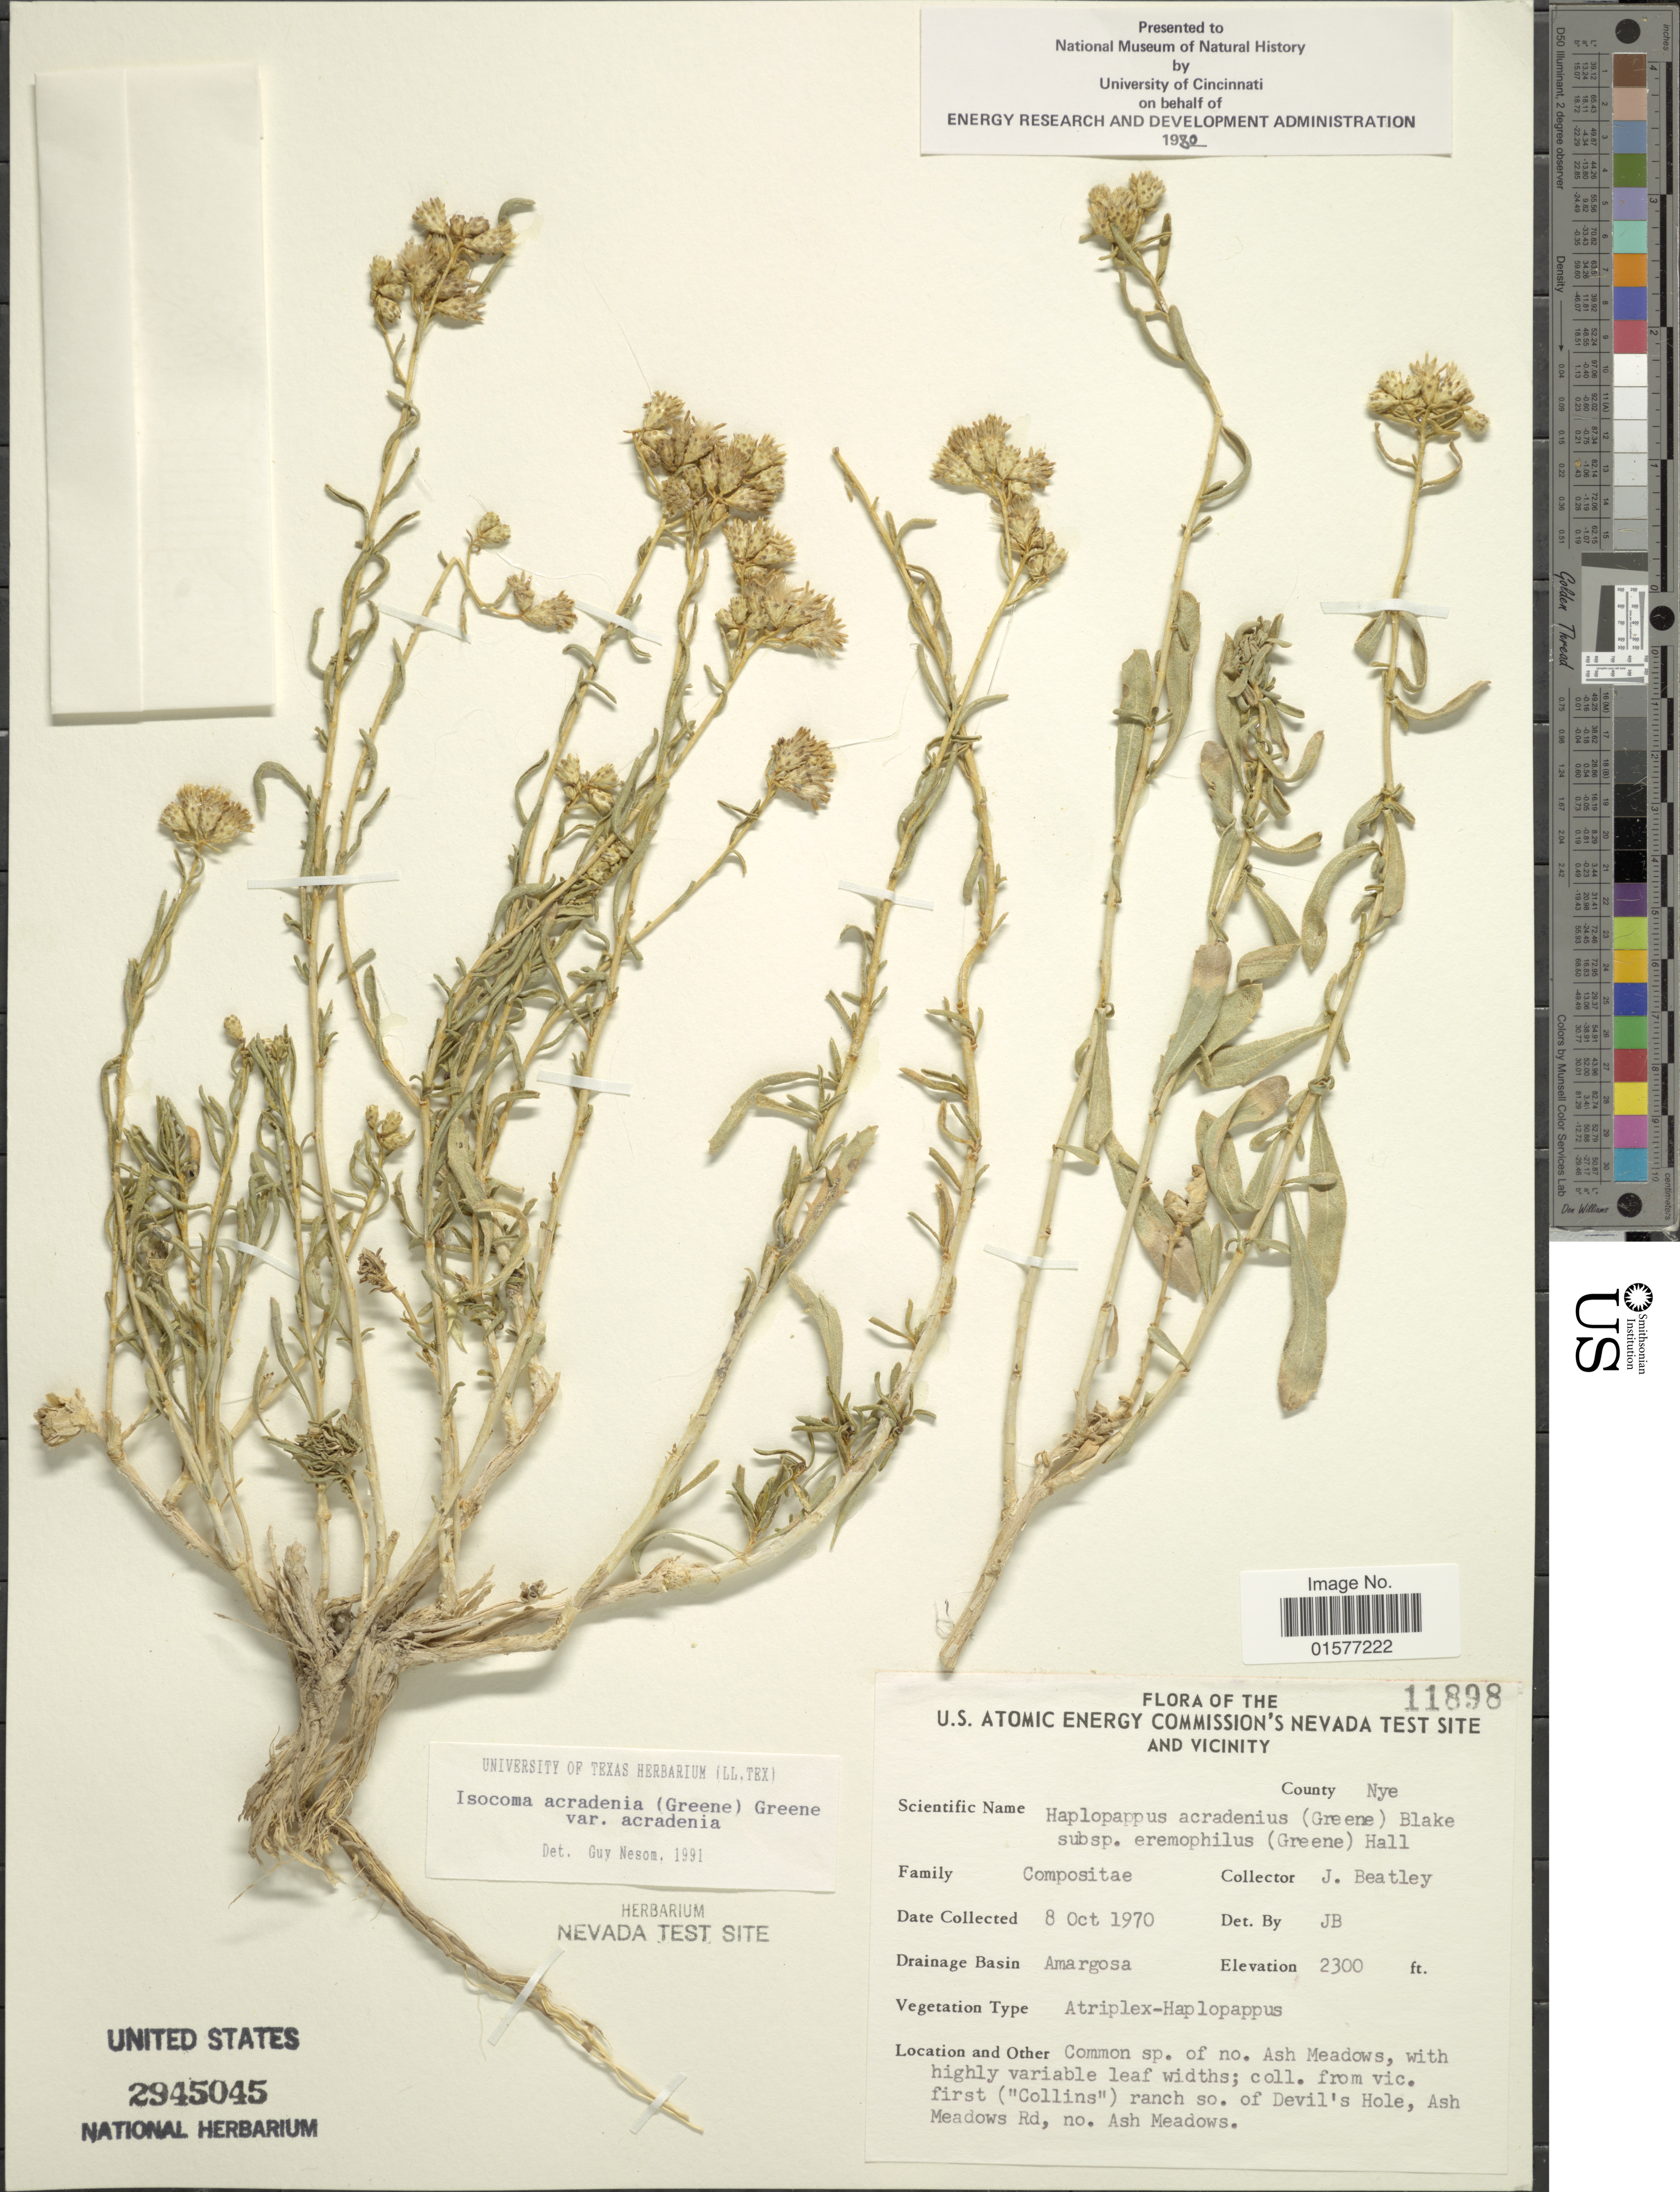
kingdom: Plantae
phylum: Tracheophyta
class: Magnoliopsida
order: Asterales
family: Asteraceae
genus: Isocoma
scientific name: Isocoma acradenia var. acradenia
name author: (Greene) Greene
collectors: J. C. Beatley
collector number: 11898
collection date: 1970-10-08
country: United States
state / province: Nevada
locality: U.S. Atomic Energy Commission's Nevada Test Site And Vicinity, County Nye, Drainage Basin Amargosa, Common sp. of no. Ash Meadows, with highly variable leaf widths; coll. from vic. first ("Collins") ranch so. of Devil's Hole, Ash Meadows Rd, no. Ash Meadows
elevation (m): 701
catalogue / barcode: US 2945045